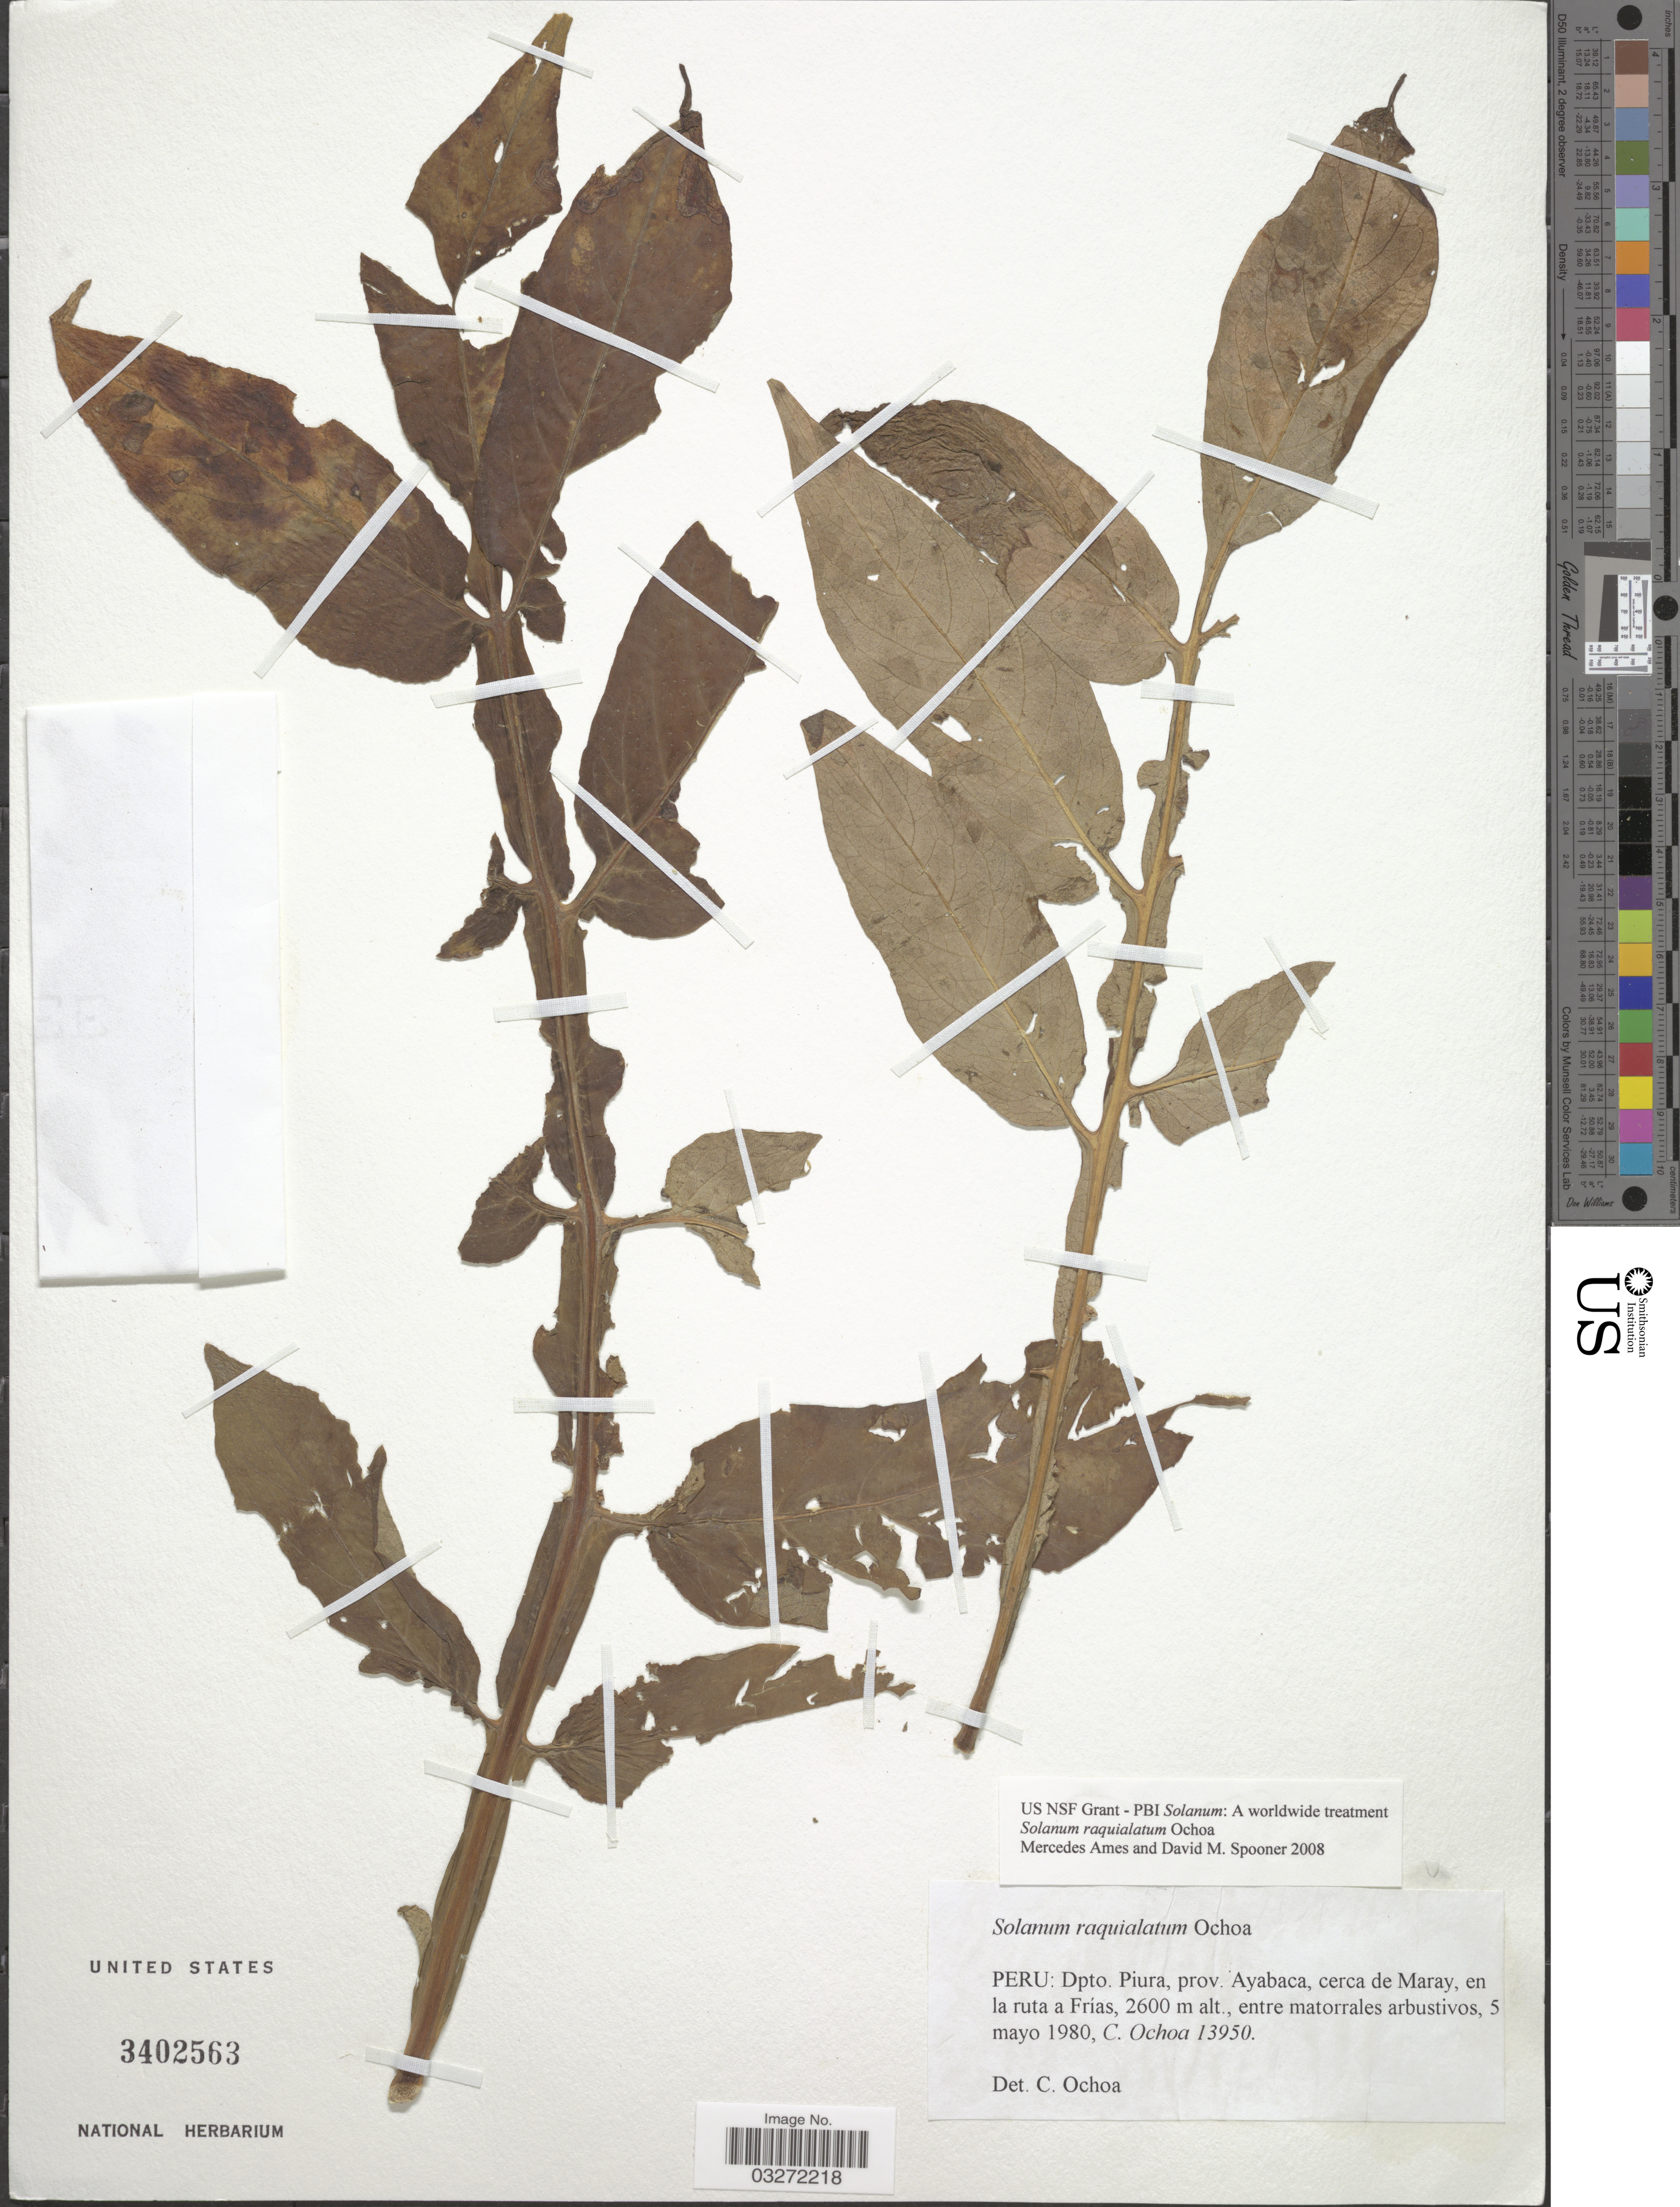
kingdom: Plantae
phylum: Tracheophyta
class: Magnoliopsida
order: Solanales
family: Solanaceae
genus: Solanum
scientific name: Solanum raquialatum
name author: Ochoa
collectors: C. Ochoa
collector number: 13950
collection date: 1980-05-05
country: Peru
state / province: Piura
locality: Dpto. Piura, prov. Ayabaca, cerca de Maray, en la ruta a Frías.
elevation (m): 2600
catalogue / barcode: US 3402563